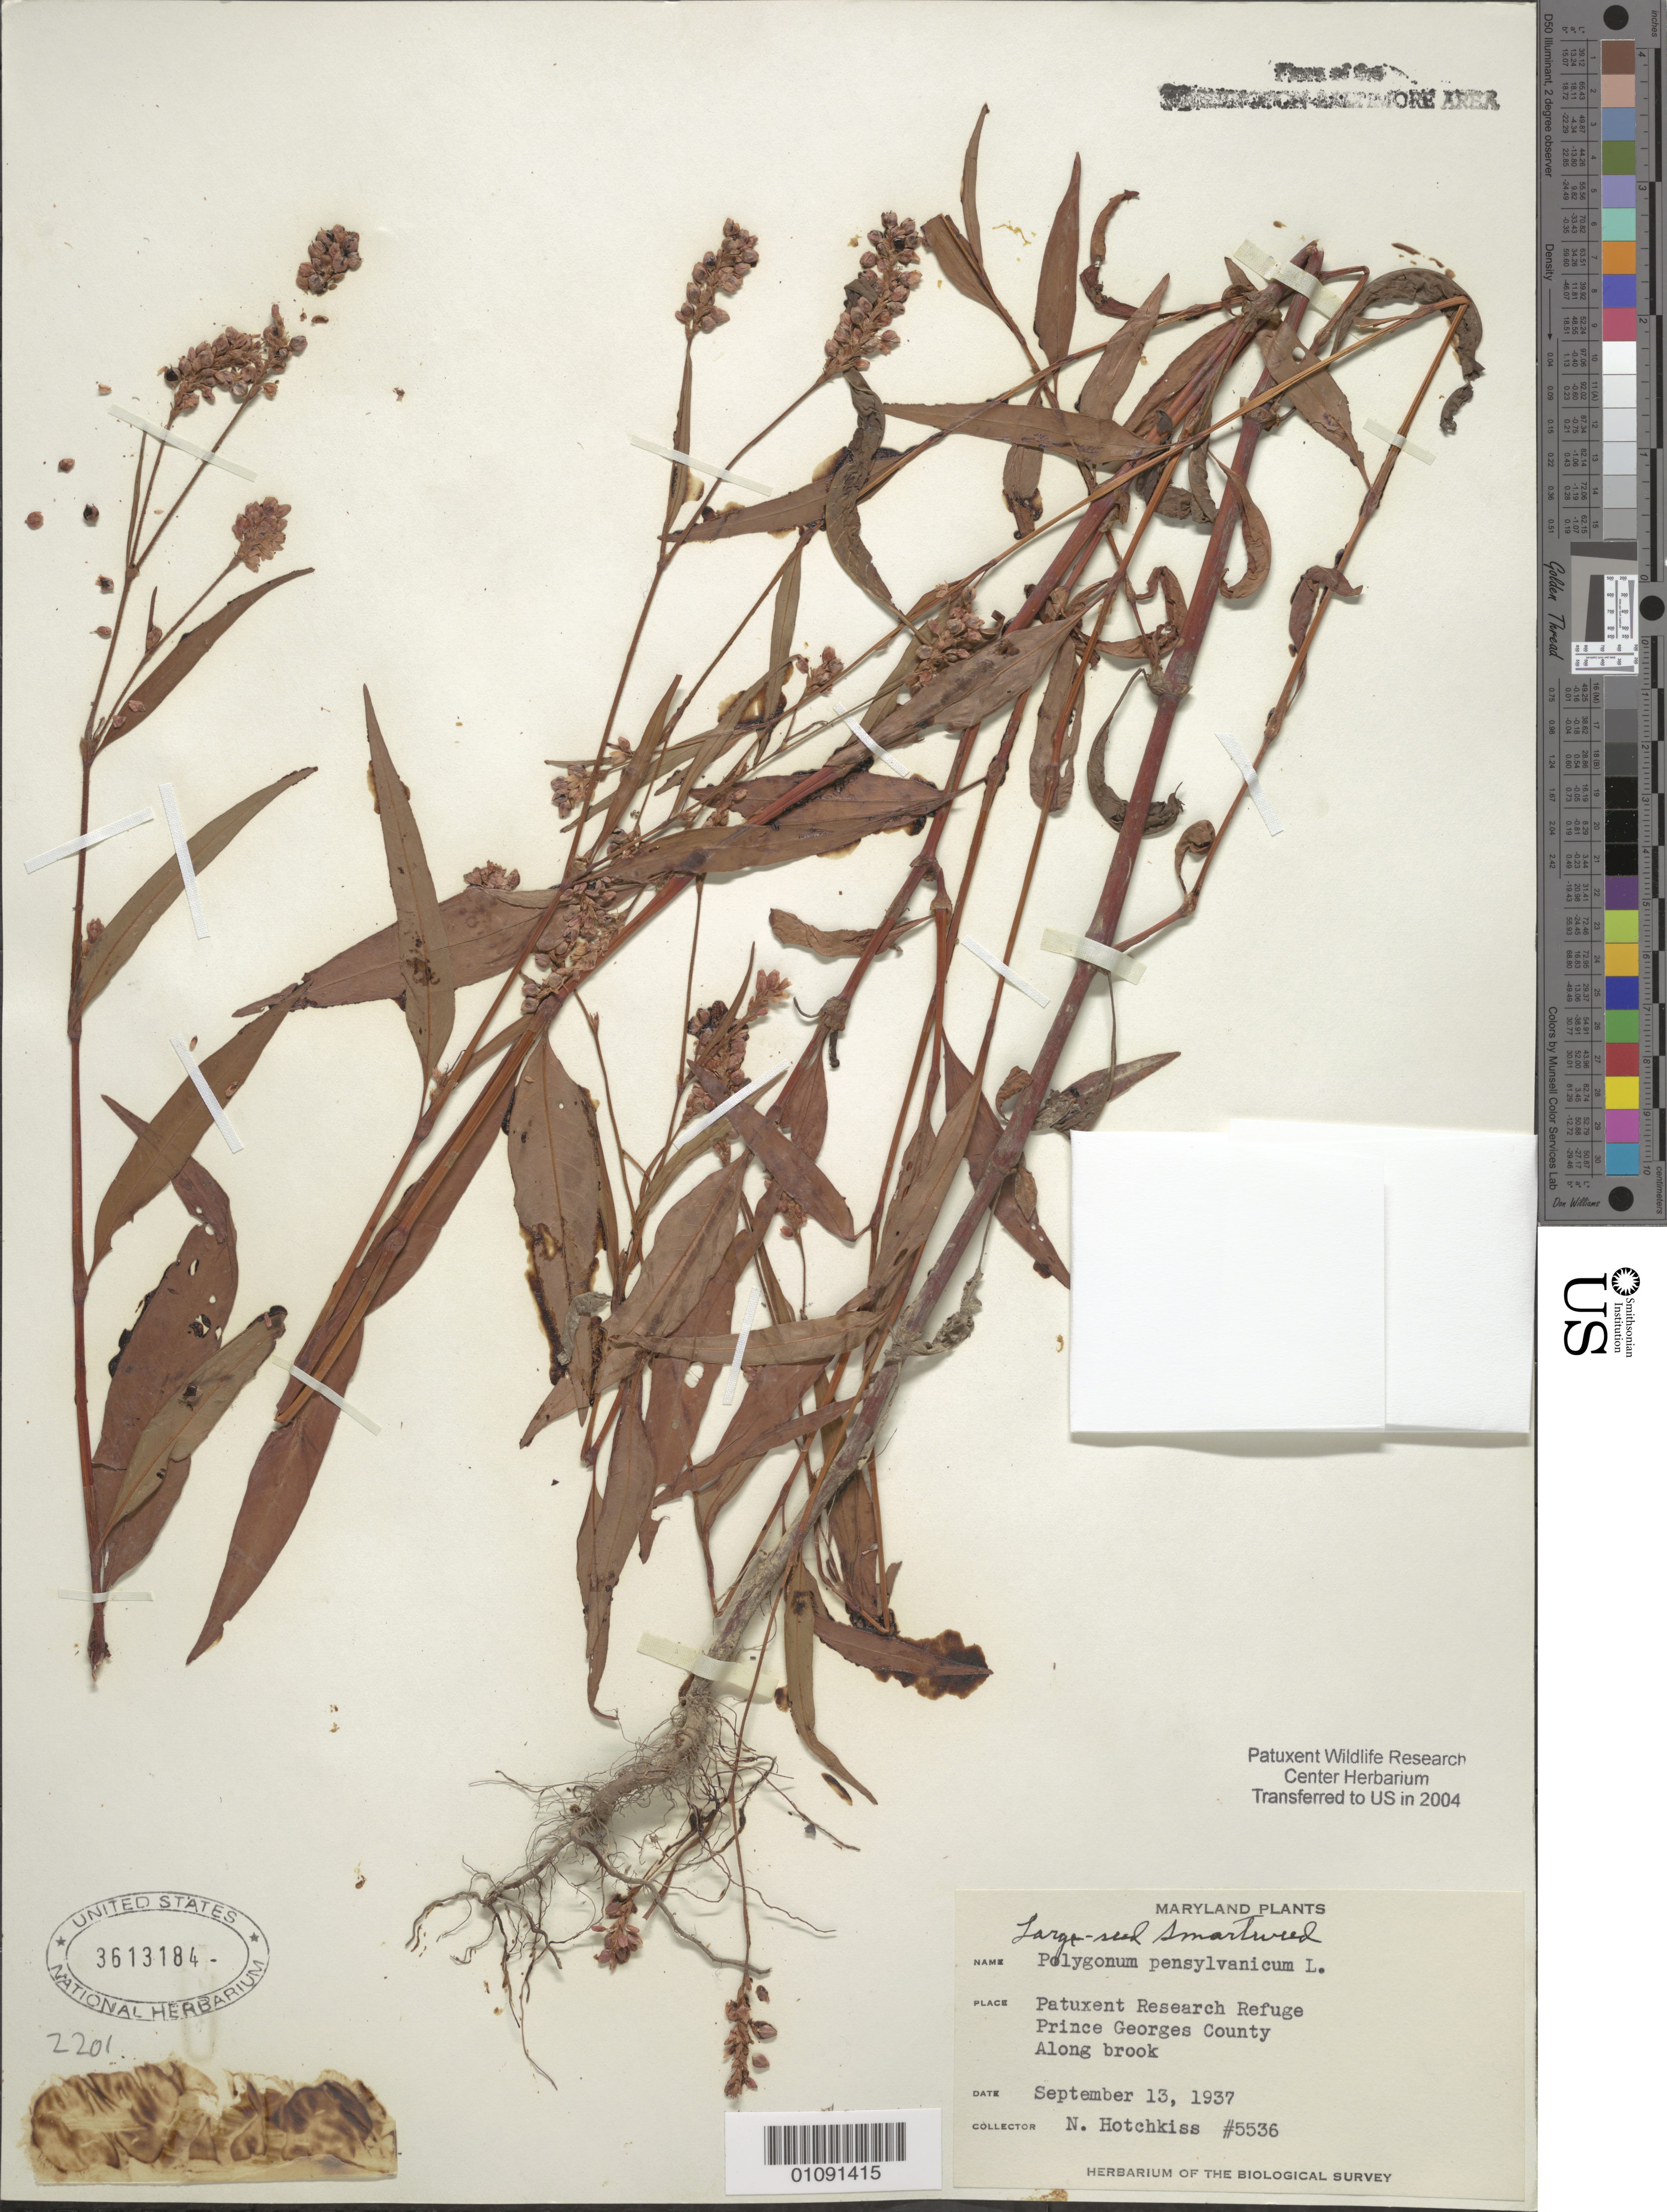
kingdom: Plantae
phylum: Tracheophyta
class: Magnoliopsida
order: Caryophyllales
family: Polygonaceae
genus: Persicaria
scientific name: Persicaria pensylvanica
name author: (L.) M. Gómez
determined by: Atha, D. E.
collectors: N. Hotchkiss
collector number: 5536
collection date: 1937-09-13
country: United States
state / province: Maryland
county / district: Prince George's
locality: Patuxent Wildlife Refuge.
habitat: Along brook.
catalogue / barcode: US 3613184